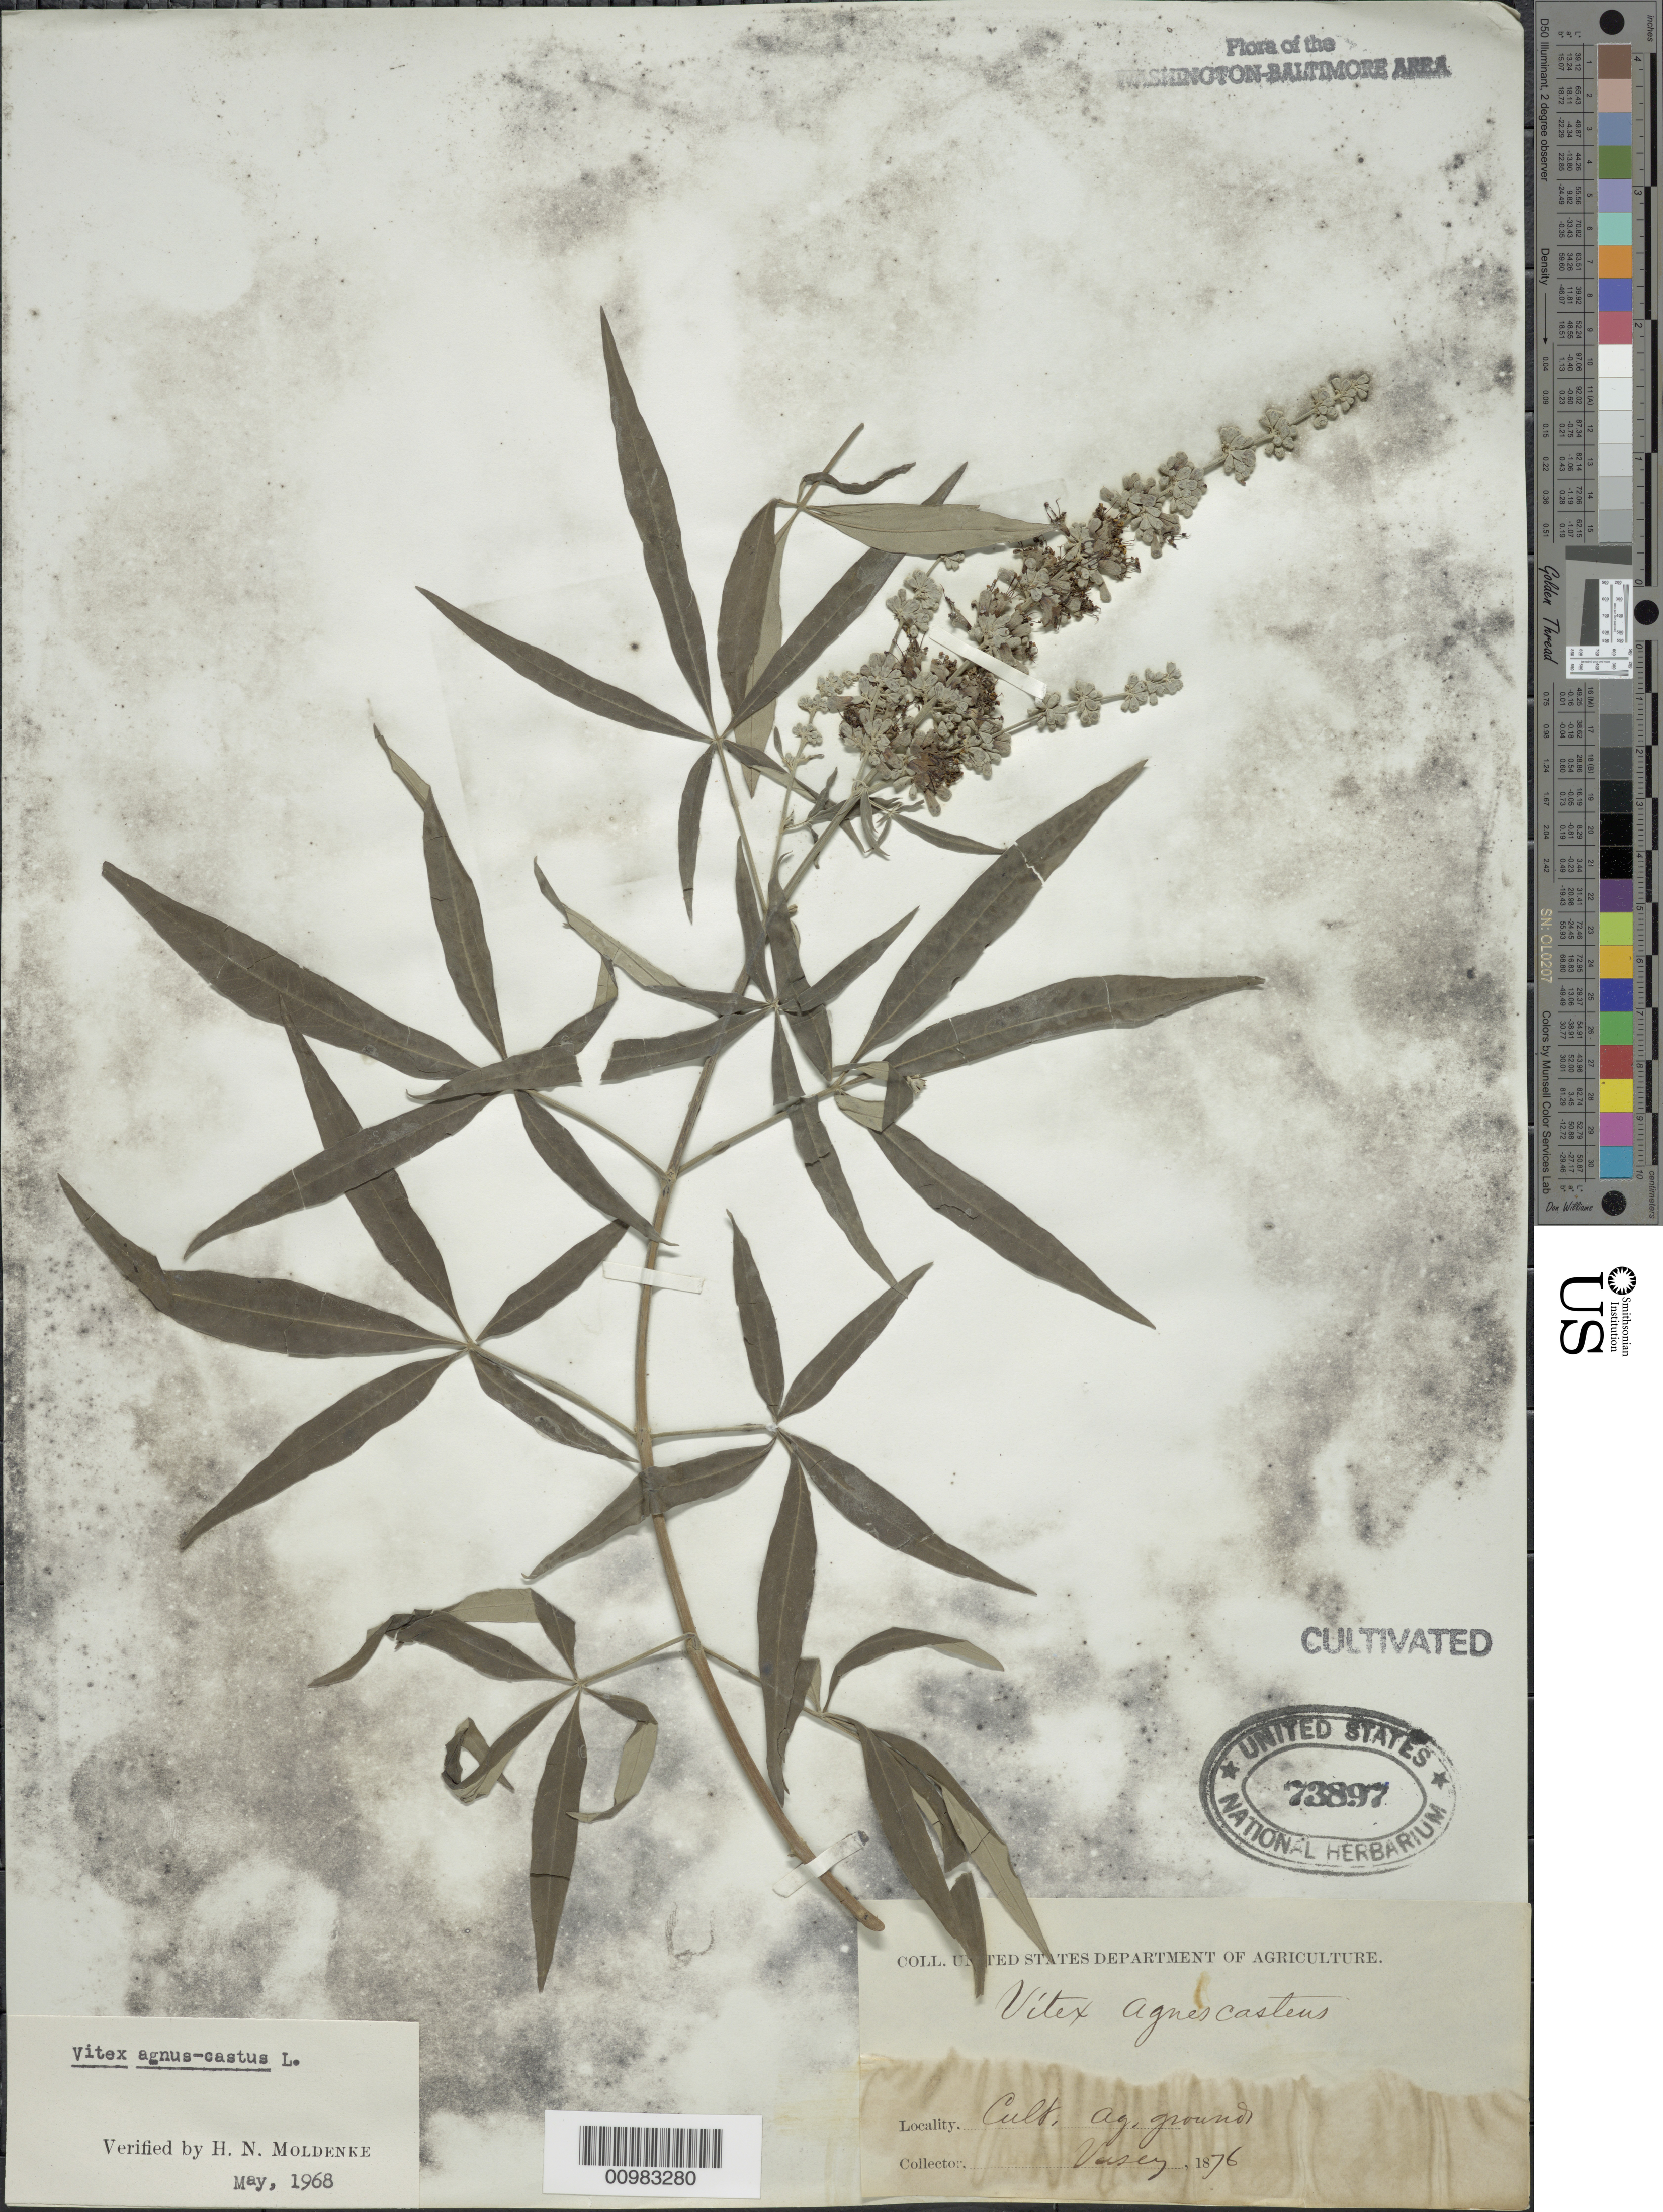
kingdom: Plantae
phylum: Tracheophyta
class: Magnoliopsida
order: Lamiales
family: Lamiaceae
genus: Vitex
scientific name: Vitex agnus-castus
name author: L.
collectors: G. R. Vasey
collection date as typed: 1876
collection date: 1876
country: United States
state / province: District of Columbia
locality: Agricultural grounds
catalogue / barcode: US 73897